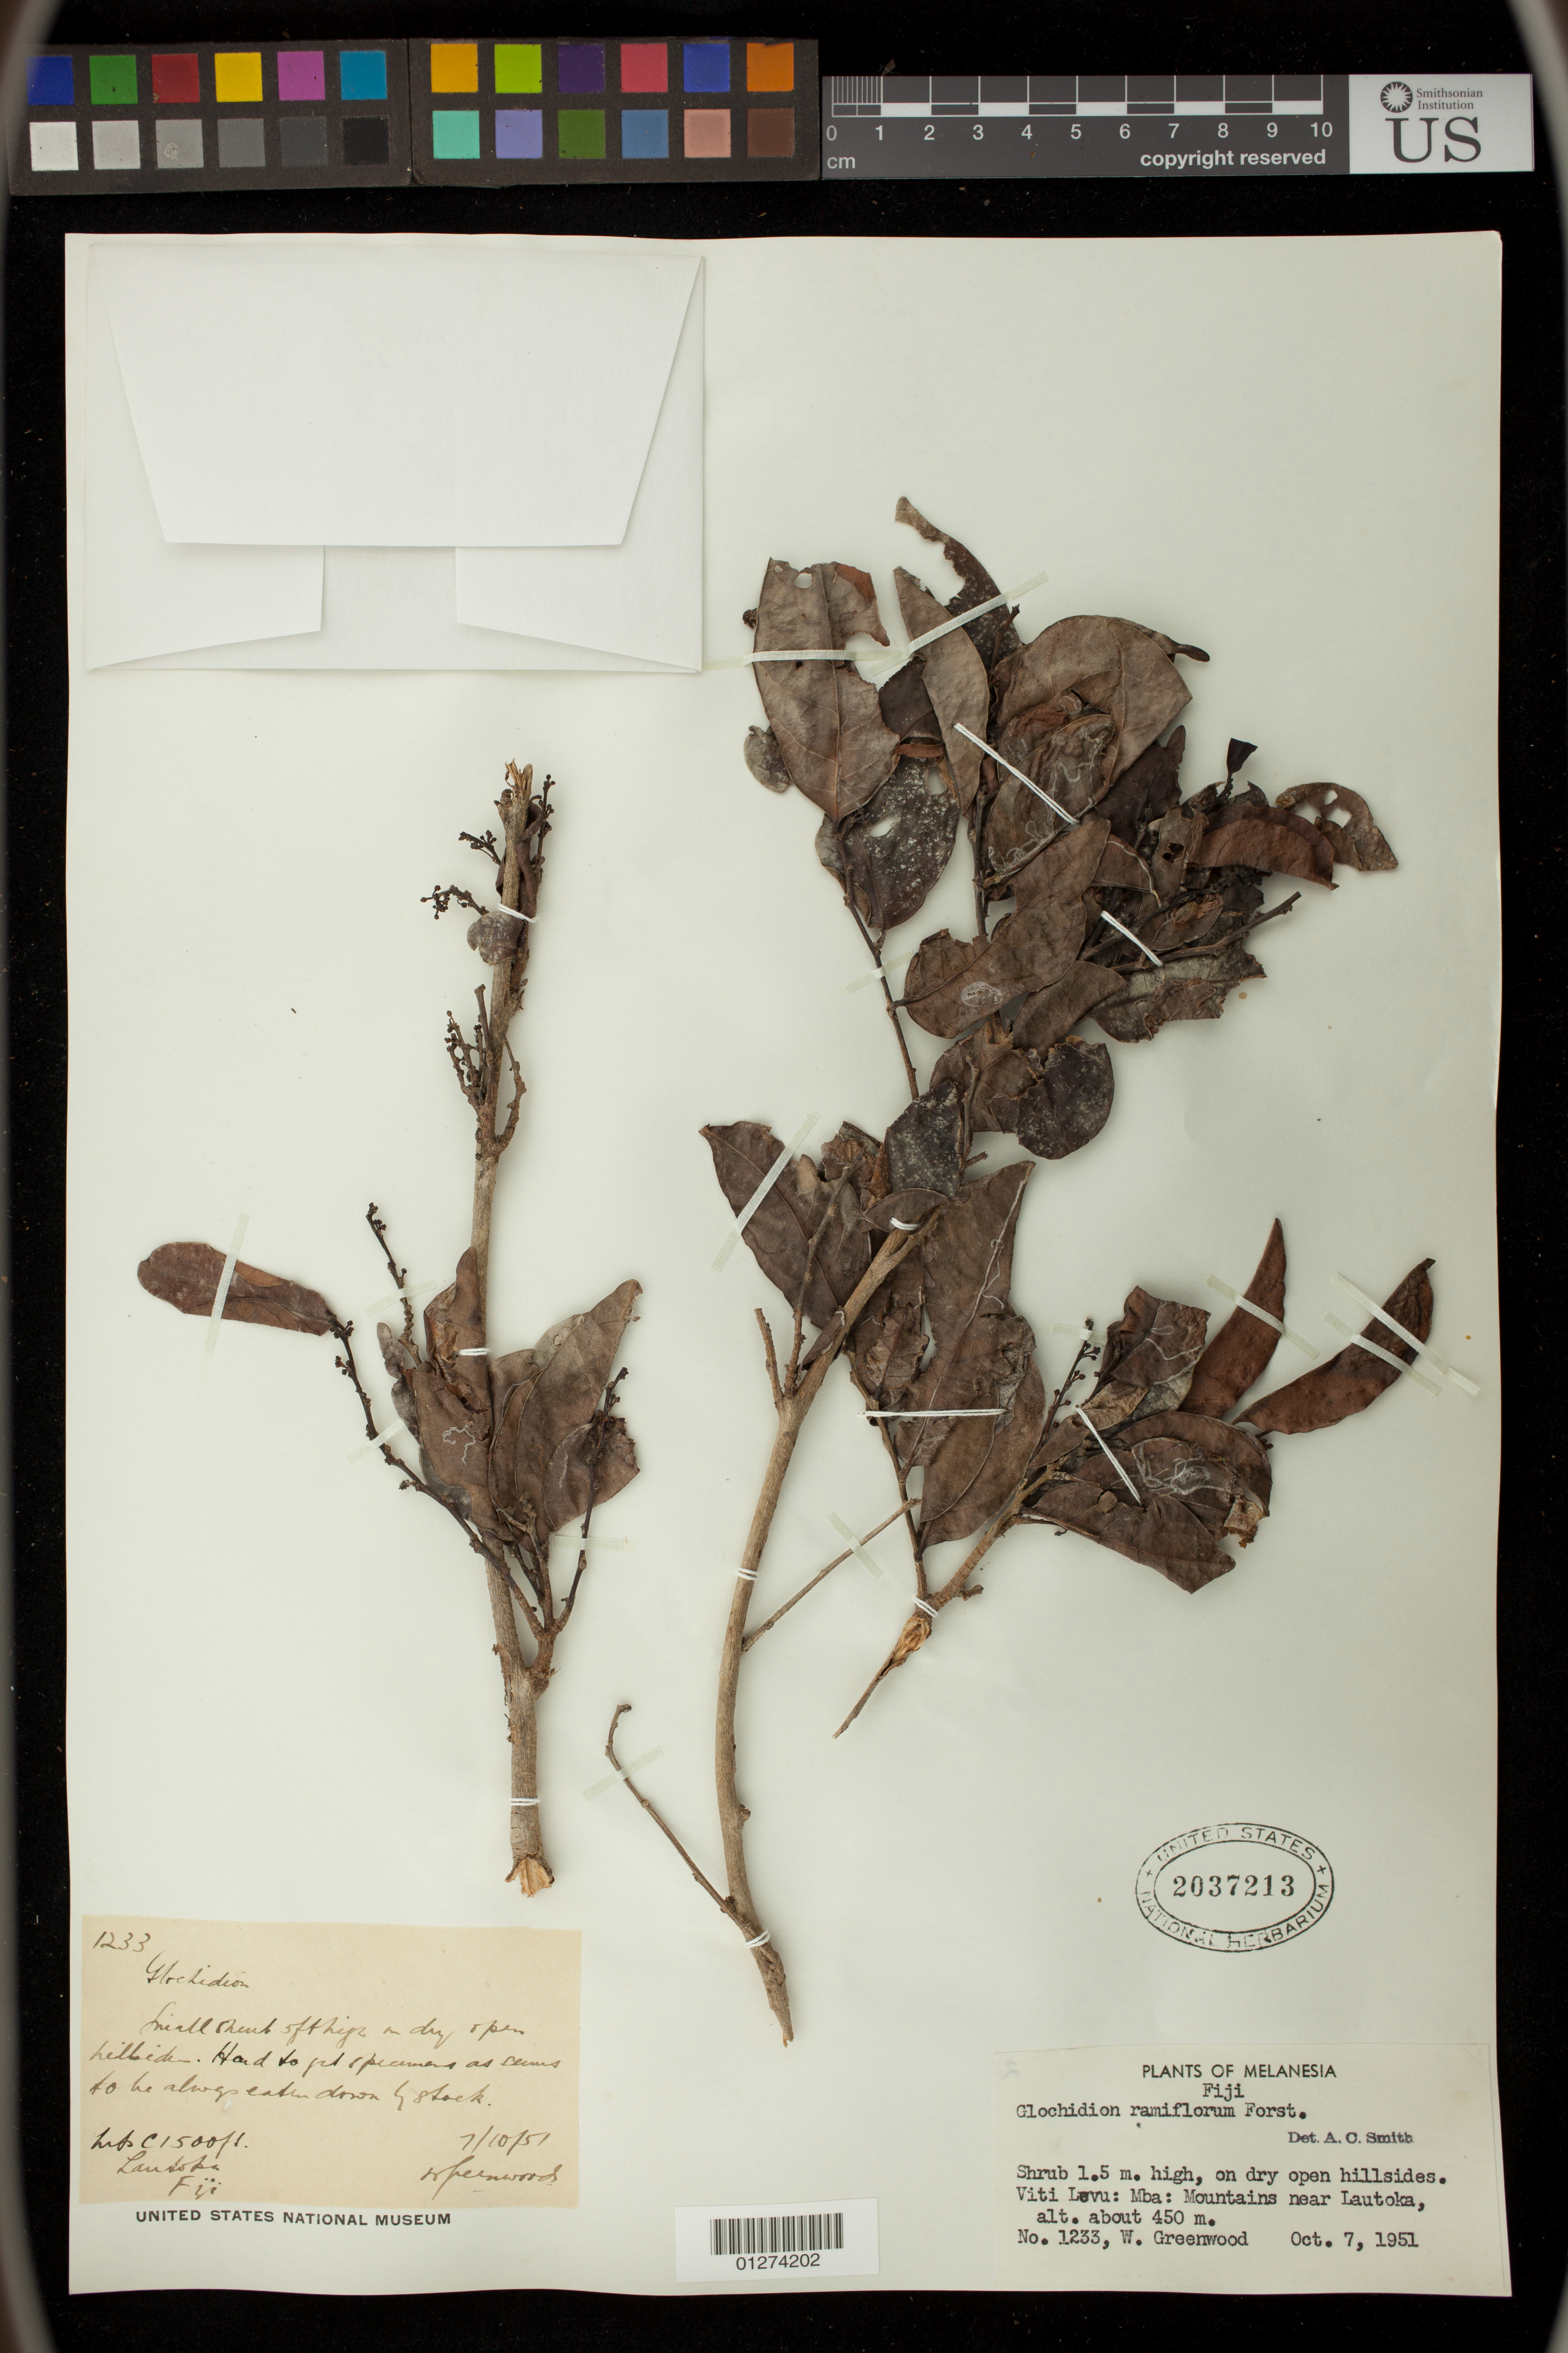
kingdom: Plantae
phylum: Tracheophyta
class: Magnoliopsida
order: Malpighiales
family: Phyllanthaceae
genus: Glochidion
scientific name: Glochidion ramiflorum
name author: J.R. Forst. & G. Forst.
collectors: W. Greenwood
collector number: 1233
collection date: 1951-10-07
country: Fiji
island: Viti Levu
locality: Mba: Mountains near Lautoka.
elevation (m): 450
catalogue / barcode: US 2037213